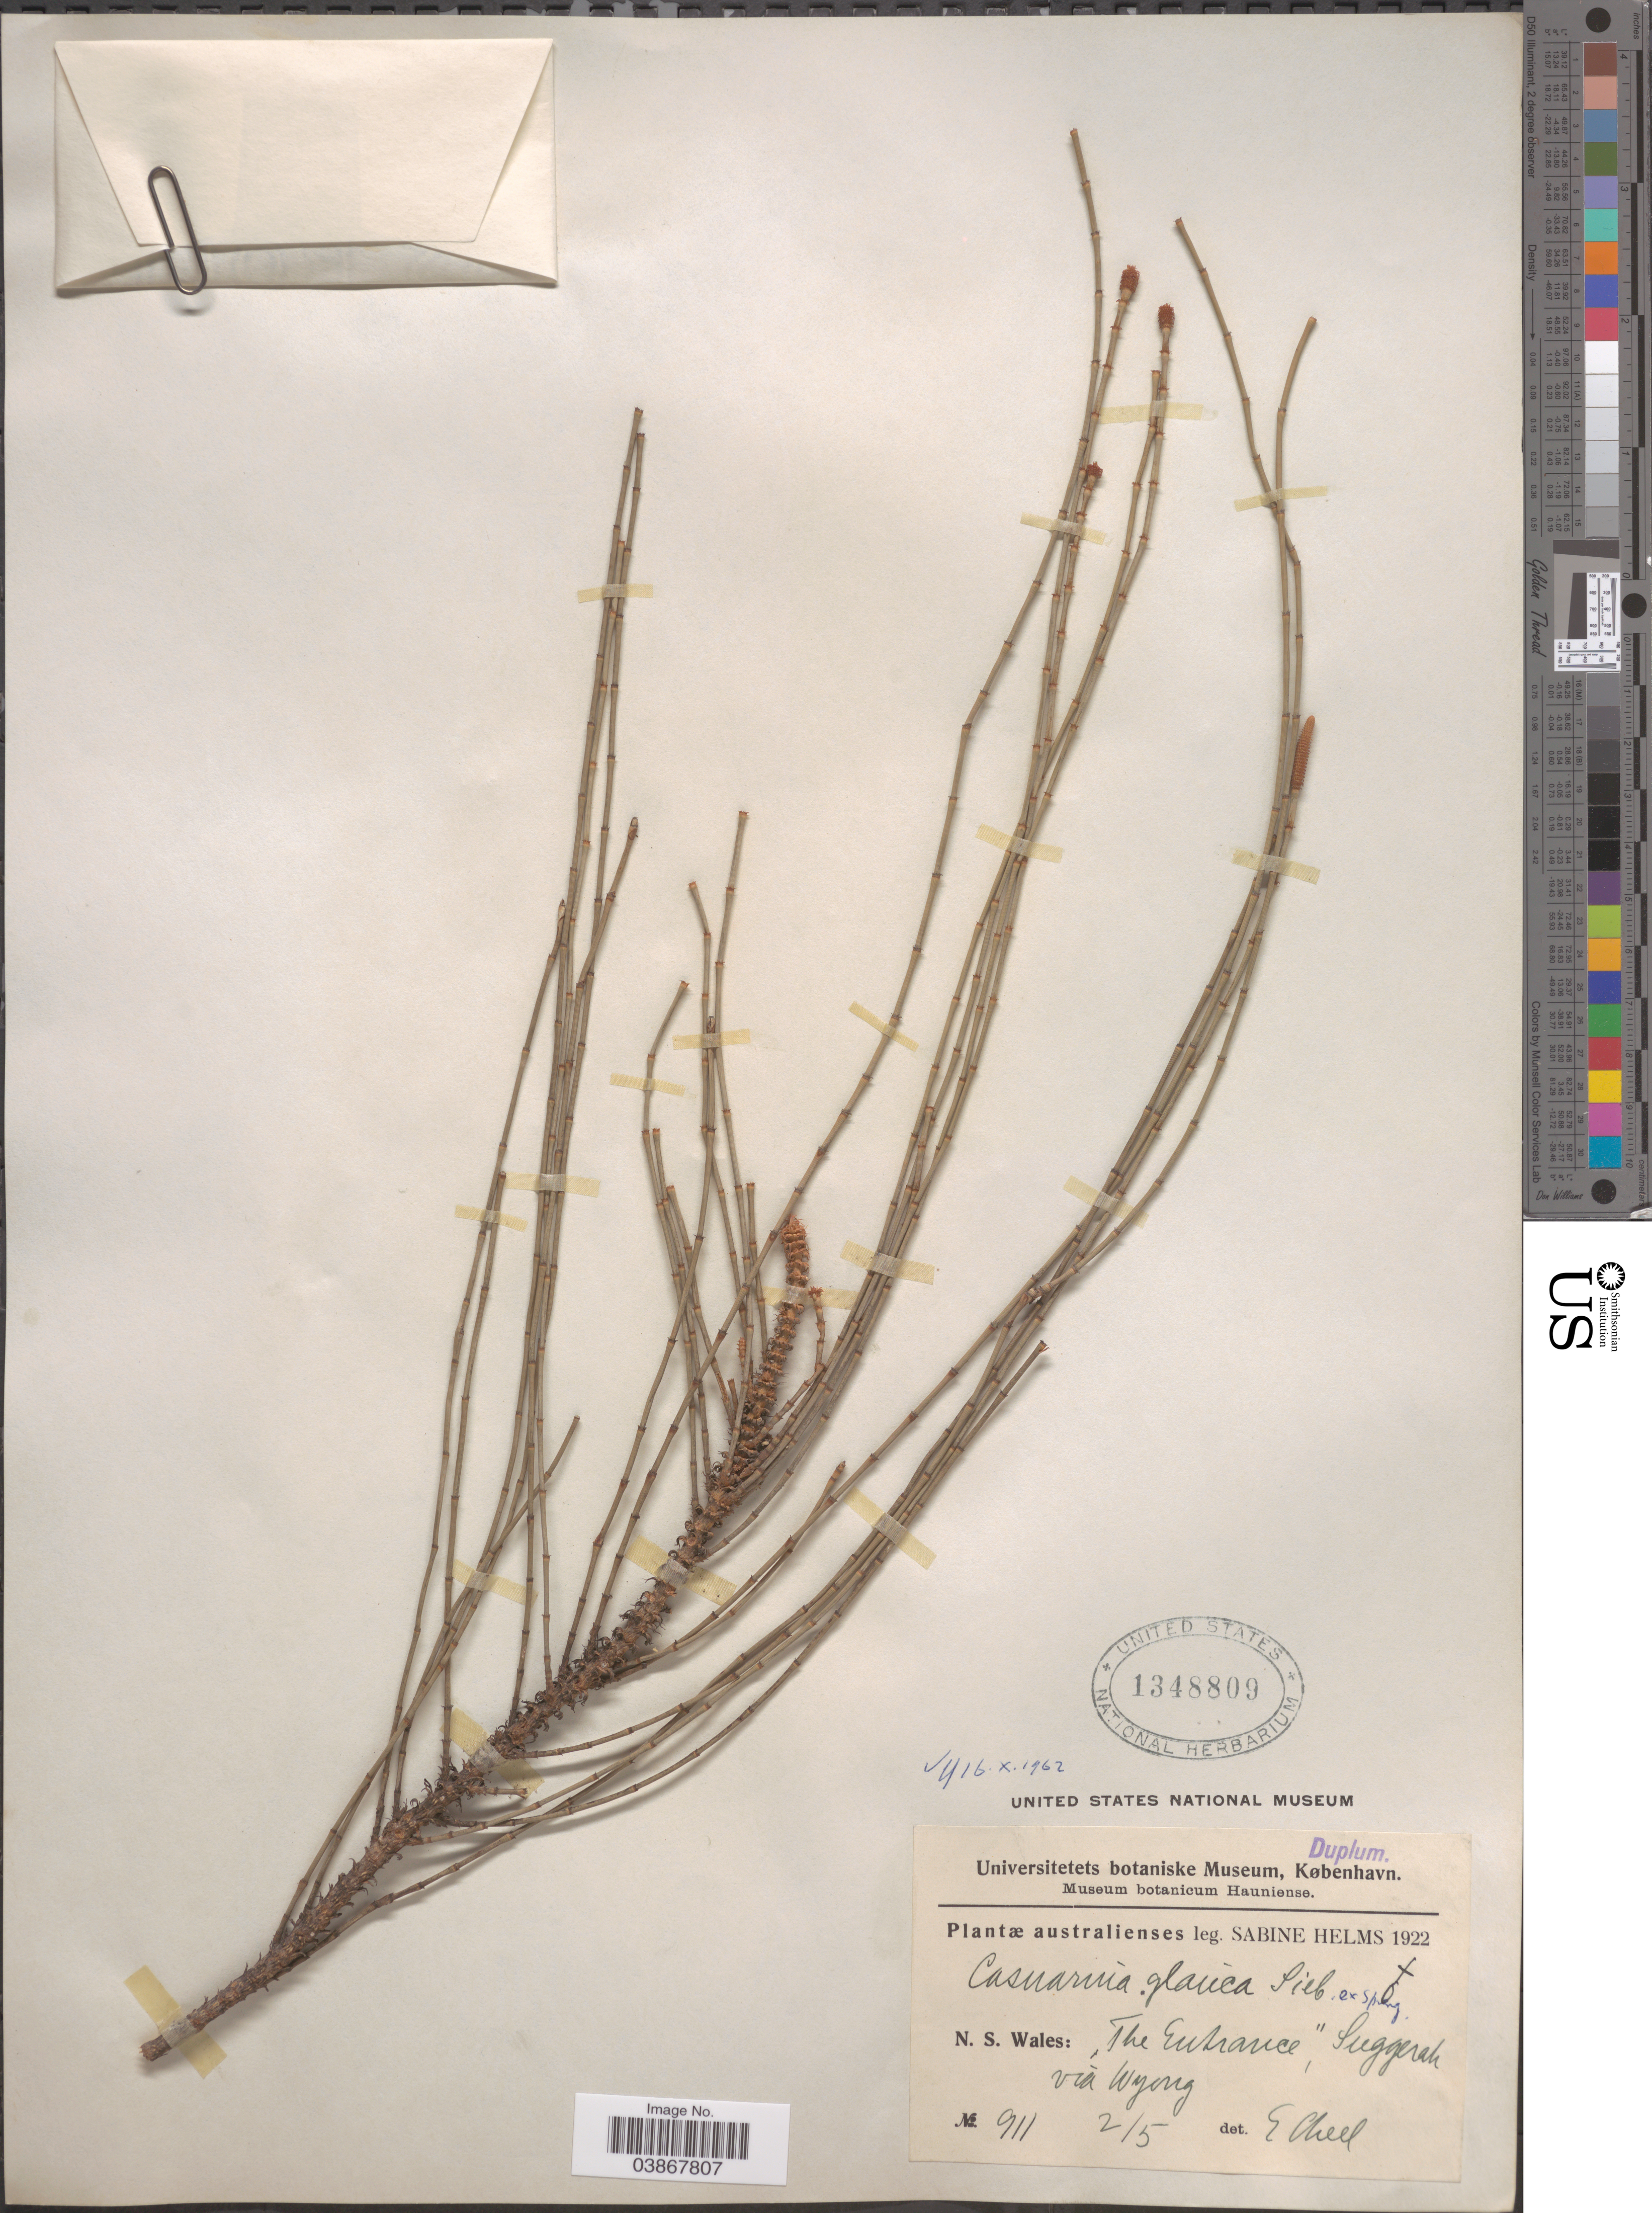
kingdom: Plantae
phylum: Tracheophyta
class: Magnoliopsida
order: Fagales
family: Casuarinaceae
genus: Casuarina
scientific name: Casuarina glauca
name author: Sieber ex Spreng.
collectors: S. Helms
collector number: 911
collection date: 1922-05-02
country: Australia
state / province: New South Wales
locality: The Entrance, Tuggerah via Wyong.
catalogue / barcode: US 1348809